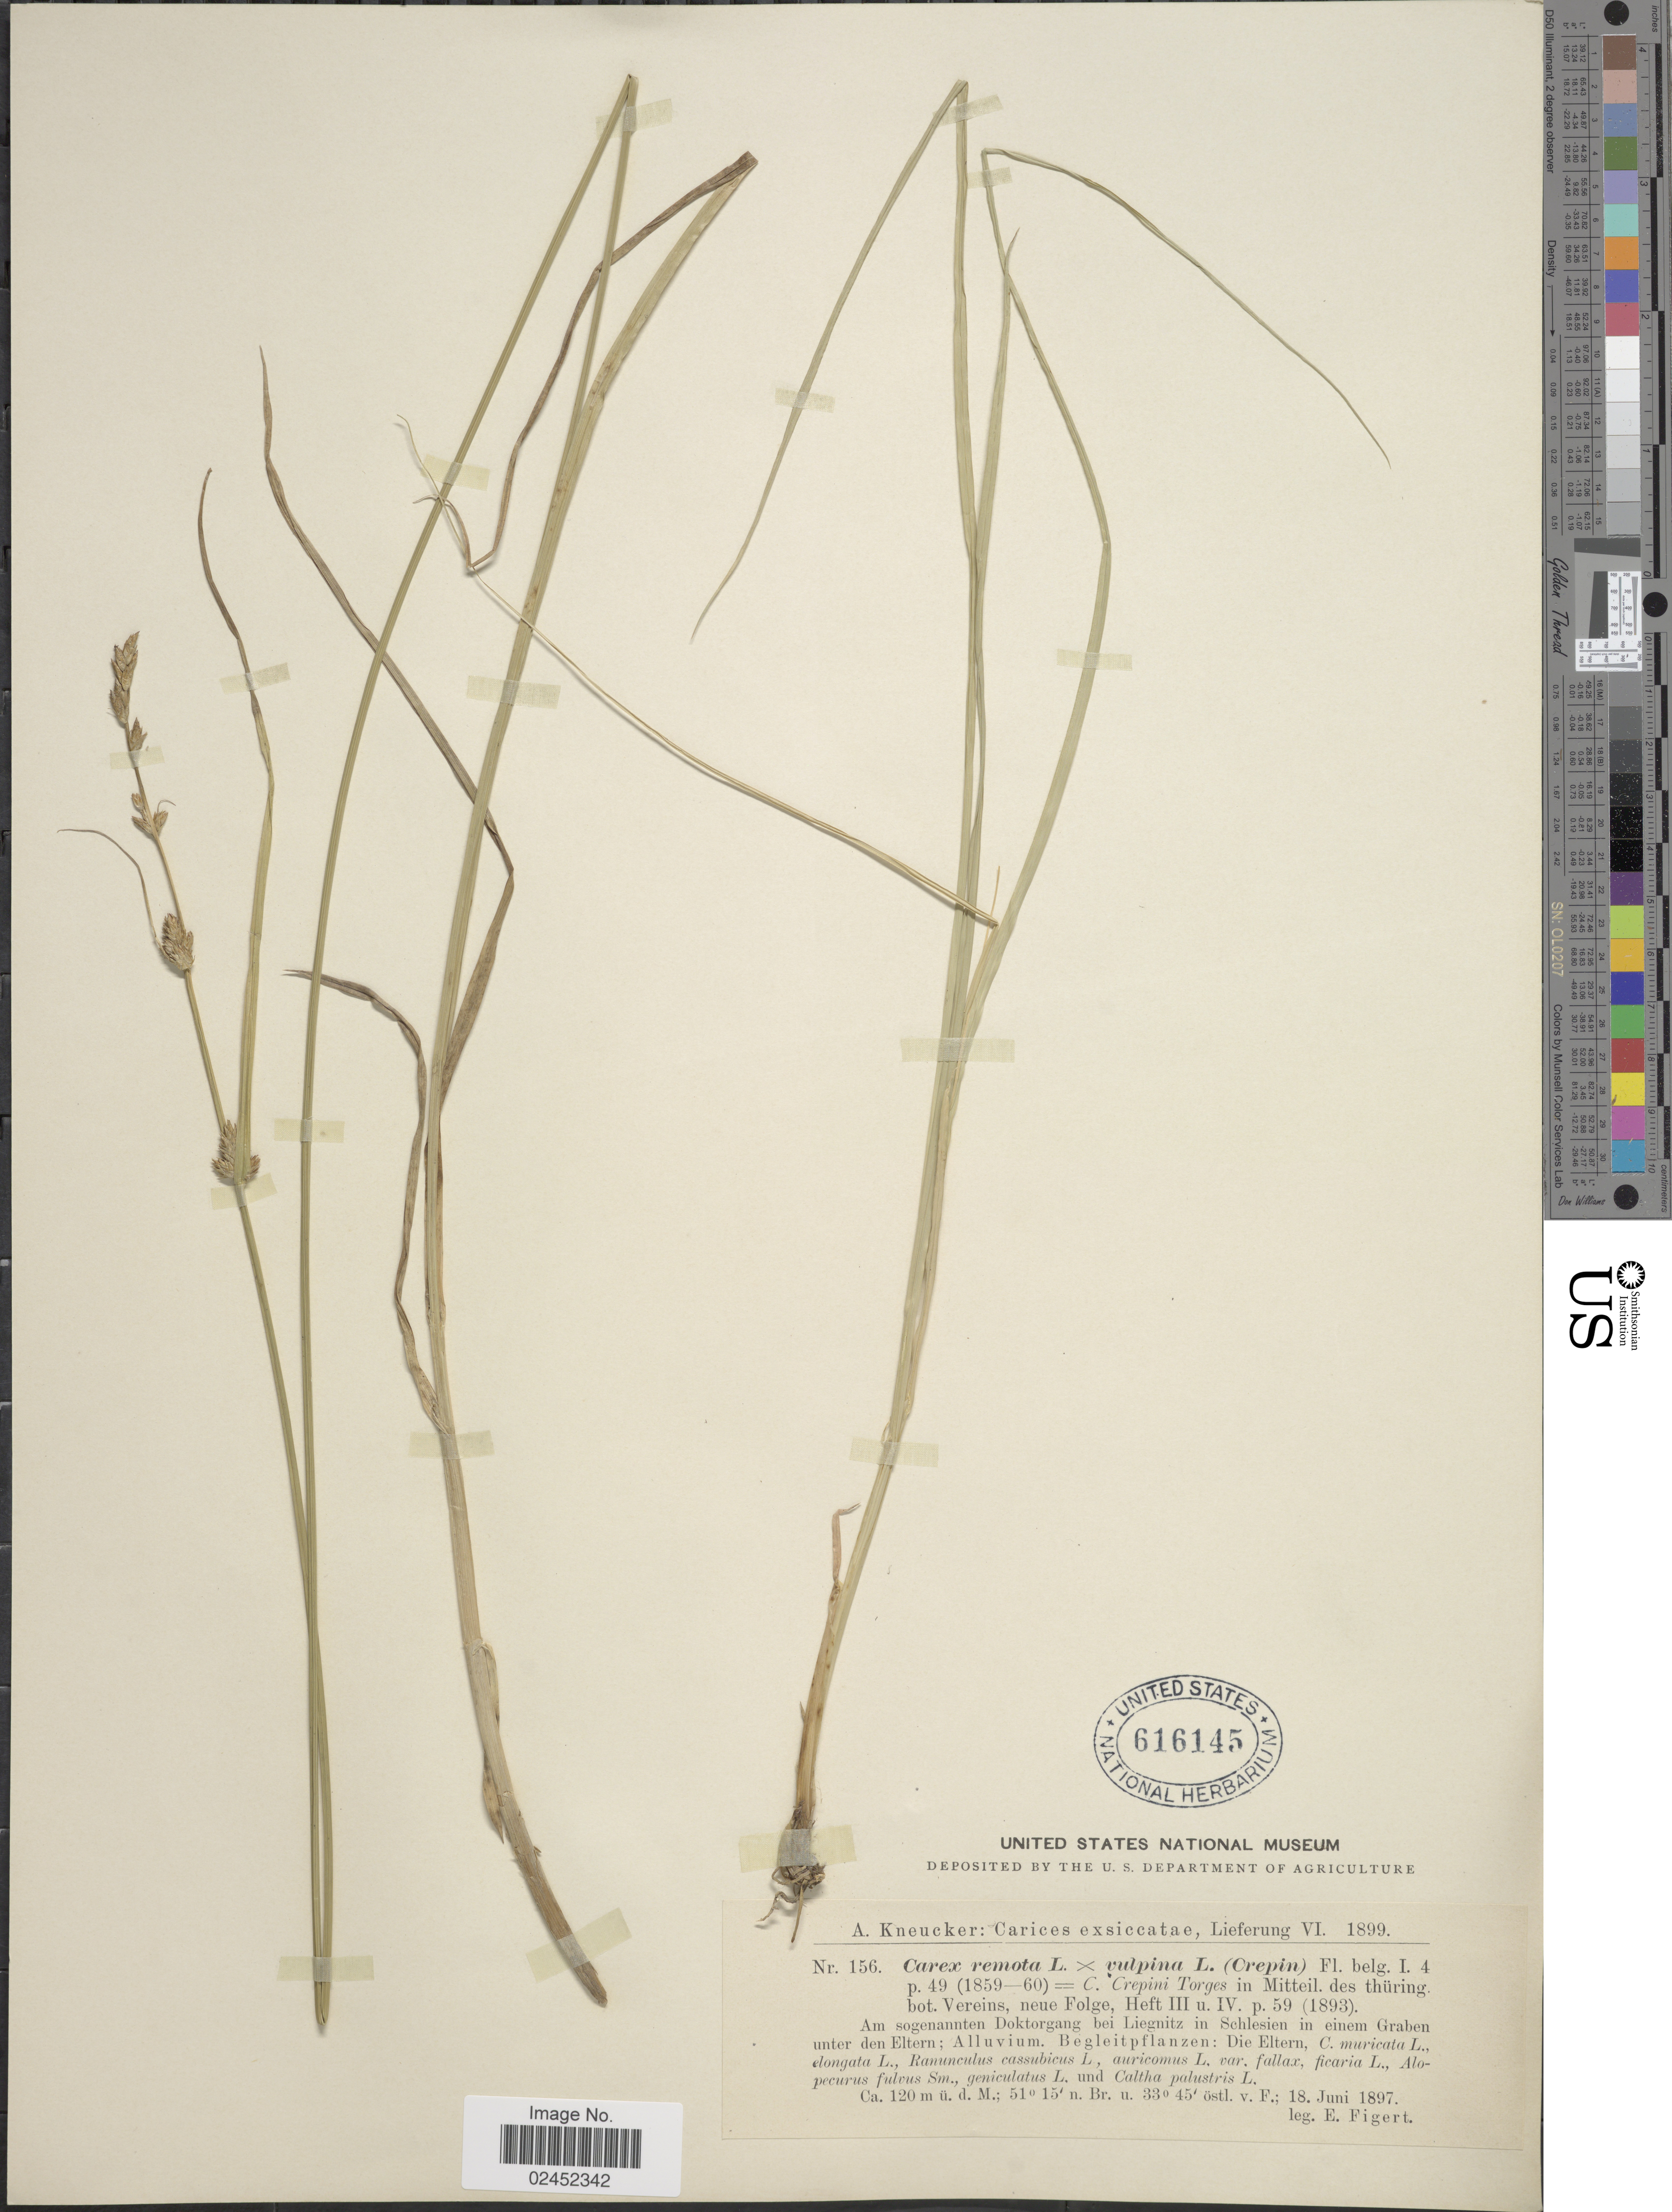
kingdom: Plantae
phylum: Tracheophyta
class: Liliopsida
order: Poales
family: Cyperaceae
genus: Carex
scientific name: Carex remota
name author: L.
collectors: E. Figert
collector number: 156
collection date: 1897-06-18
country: Poland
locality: Am sogenannten Doktorgang bei Liegnitz in Schlesien in einem Graben unter den Eltern.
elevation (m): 120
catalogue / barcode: US 616145